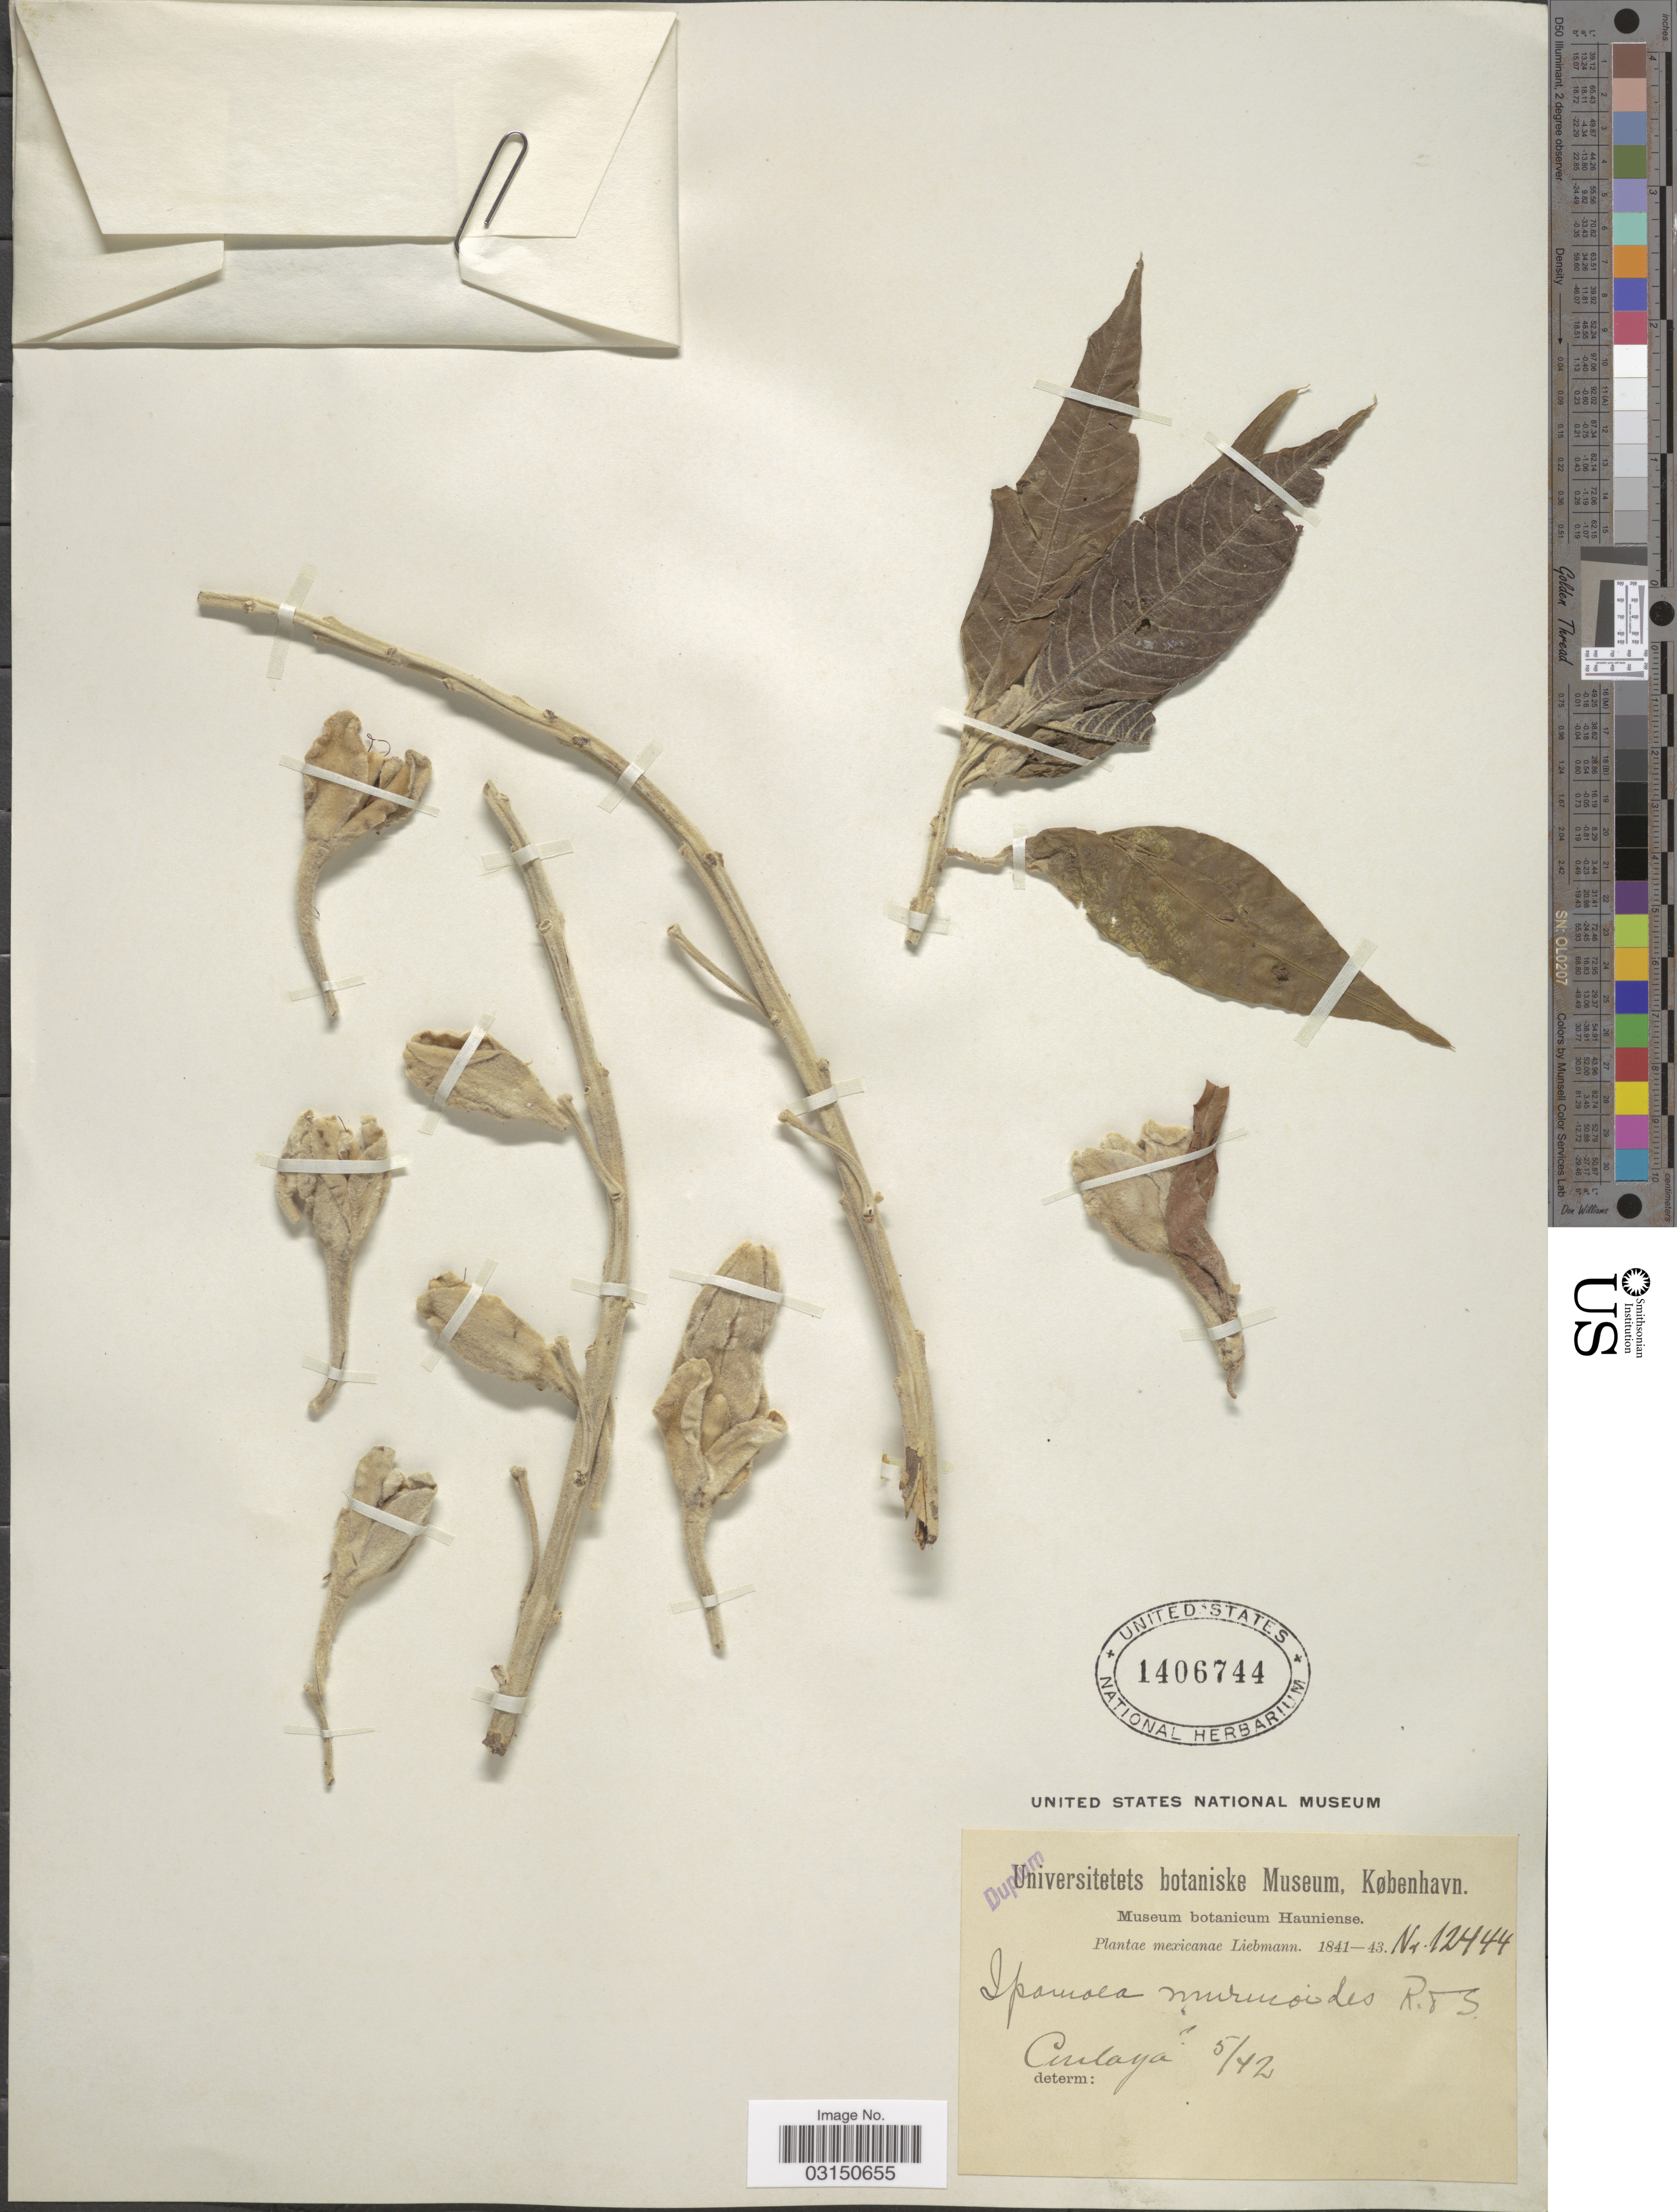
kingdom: Plantae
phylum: Tracheophyta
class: Magnoliopsida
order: Solanales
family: Convolvulaceae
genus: Ipomoea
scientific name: Ipomoea murucoides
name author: Roem. & Schult.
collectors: Liebmann, --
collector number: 12444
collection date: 1842-05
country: Mexico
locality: Cinlaya [interpreted].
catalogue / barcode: US 1406744